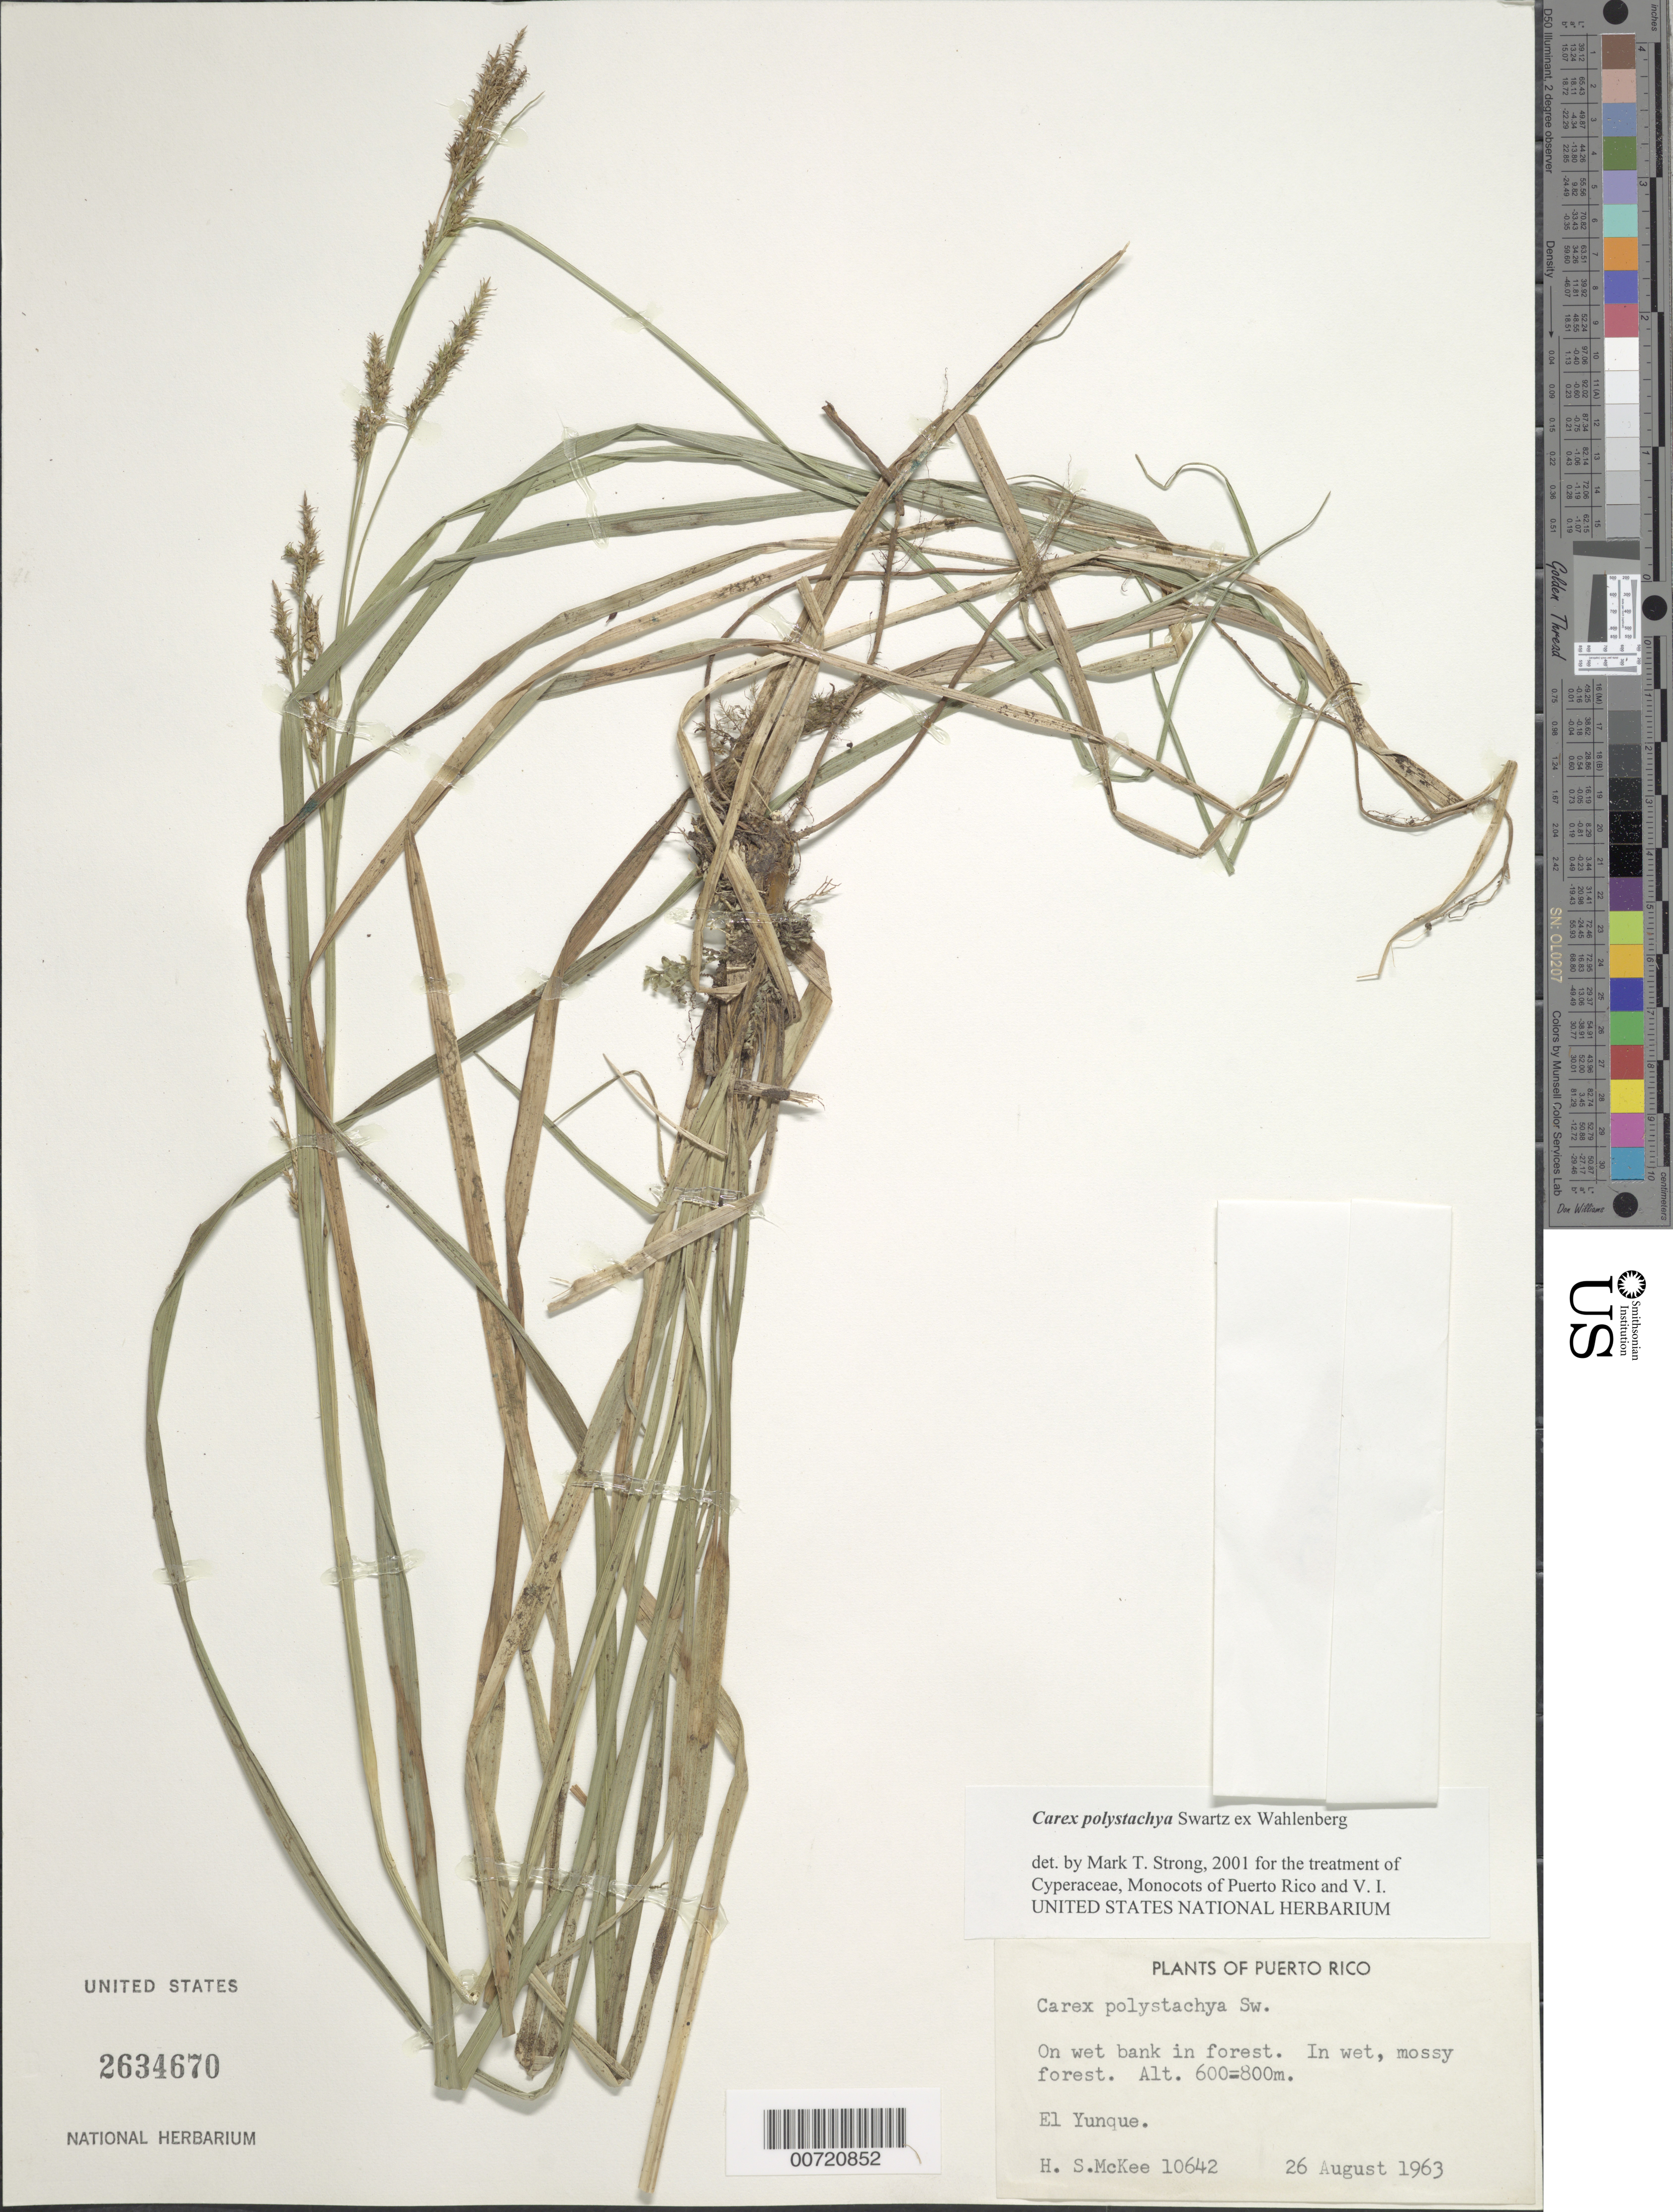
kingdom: Plantae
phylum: Tracheophyta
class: Liliopsida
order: Poales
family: Cyperaceae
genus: Carex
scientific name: Carex polystachya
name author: Sw. ex Wahlenb.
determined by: Strong, M. T., (US), Smithsonian Institution - National Museum of Natural History (UNITED STATES)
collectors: H. S. McKee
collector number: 10642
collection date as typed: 26 Aug 1963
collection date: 1963-08-26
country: Puerto Rico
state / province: Río Grande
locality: El Yunque.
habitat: On wet bank in forest. In wet, mossy forest.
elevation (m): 600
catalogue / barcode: US 2634670